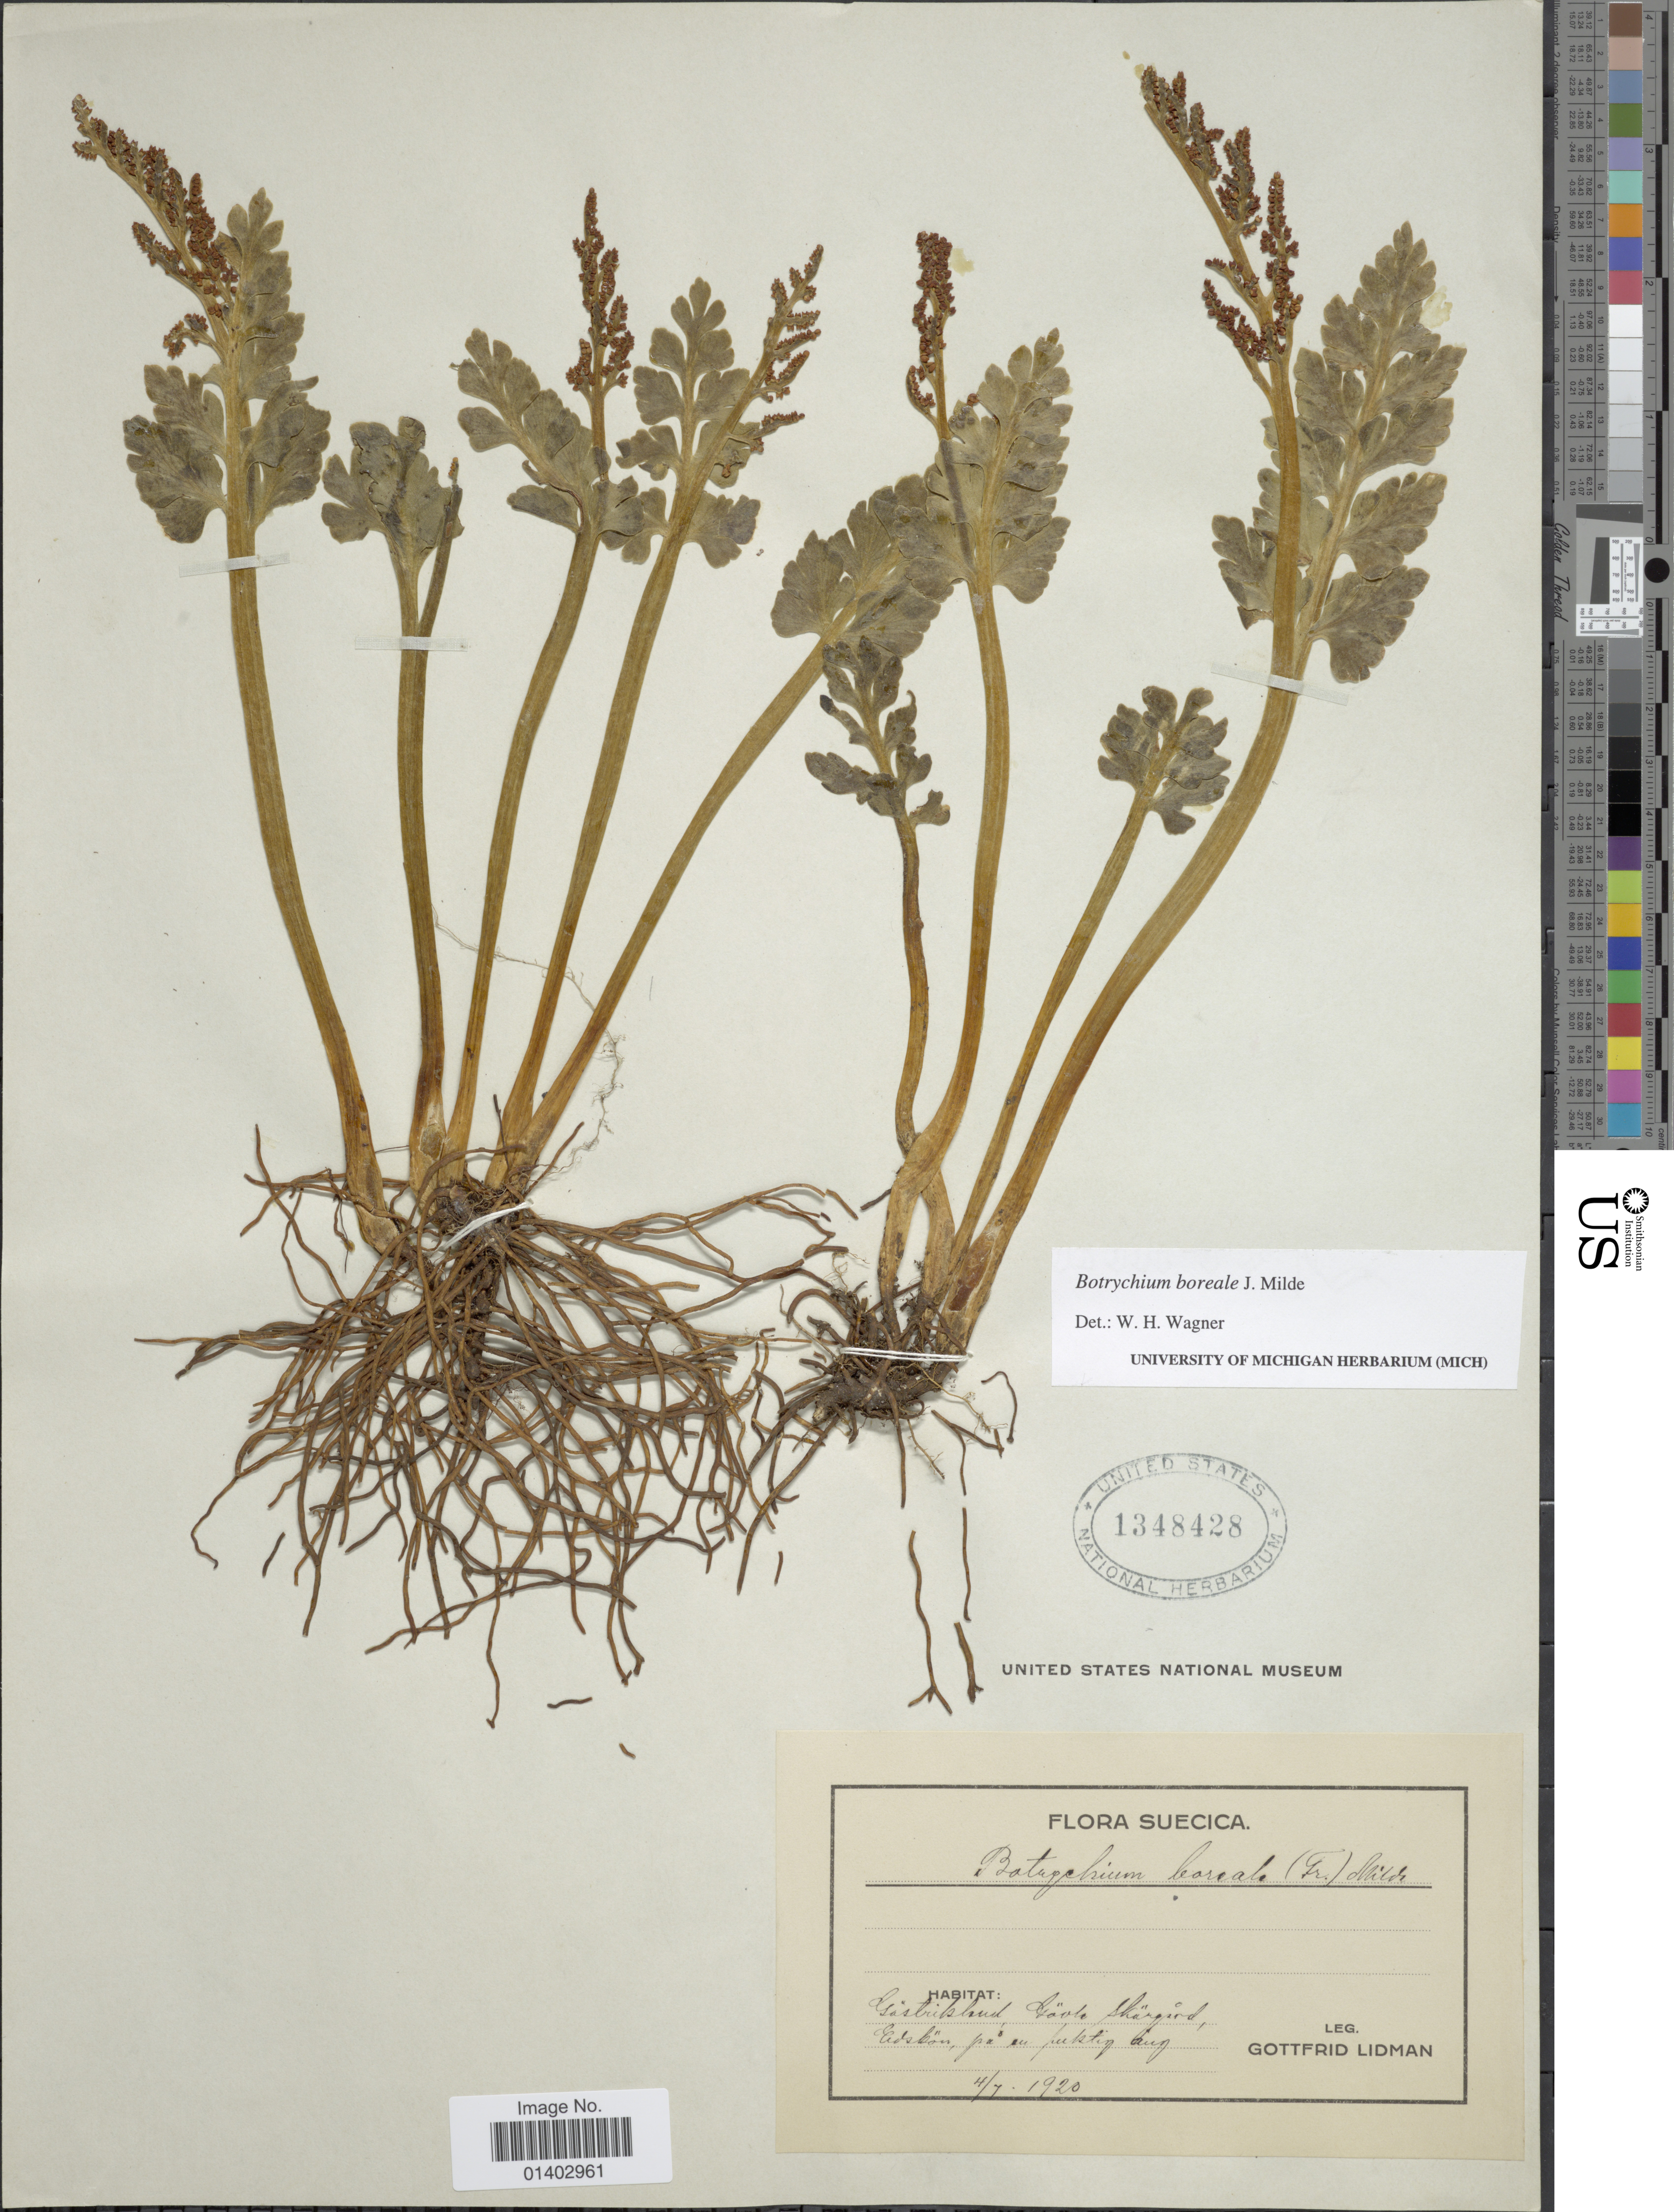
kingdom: Plantae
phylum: Tracheophyta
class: Polypodiopsida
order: Ophioglossales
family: Ophioglossaceae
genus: Botrychium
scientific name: Botrychium boreale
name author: Milde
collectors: G. Lidman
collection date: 1920-07-04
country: Sweden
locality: Suecica, Gastriklud, [illegible text]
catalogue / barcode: US 1348428